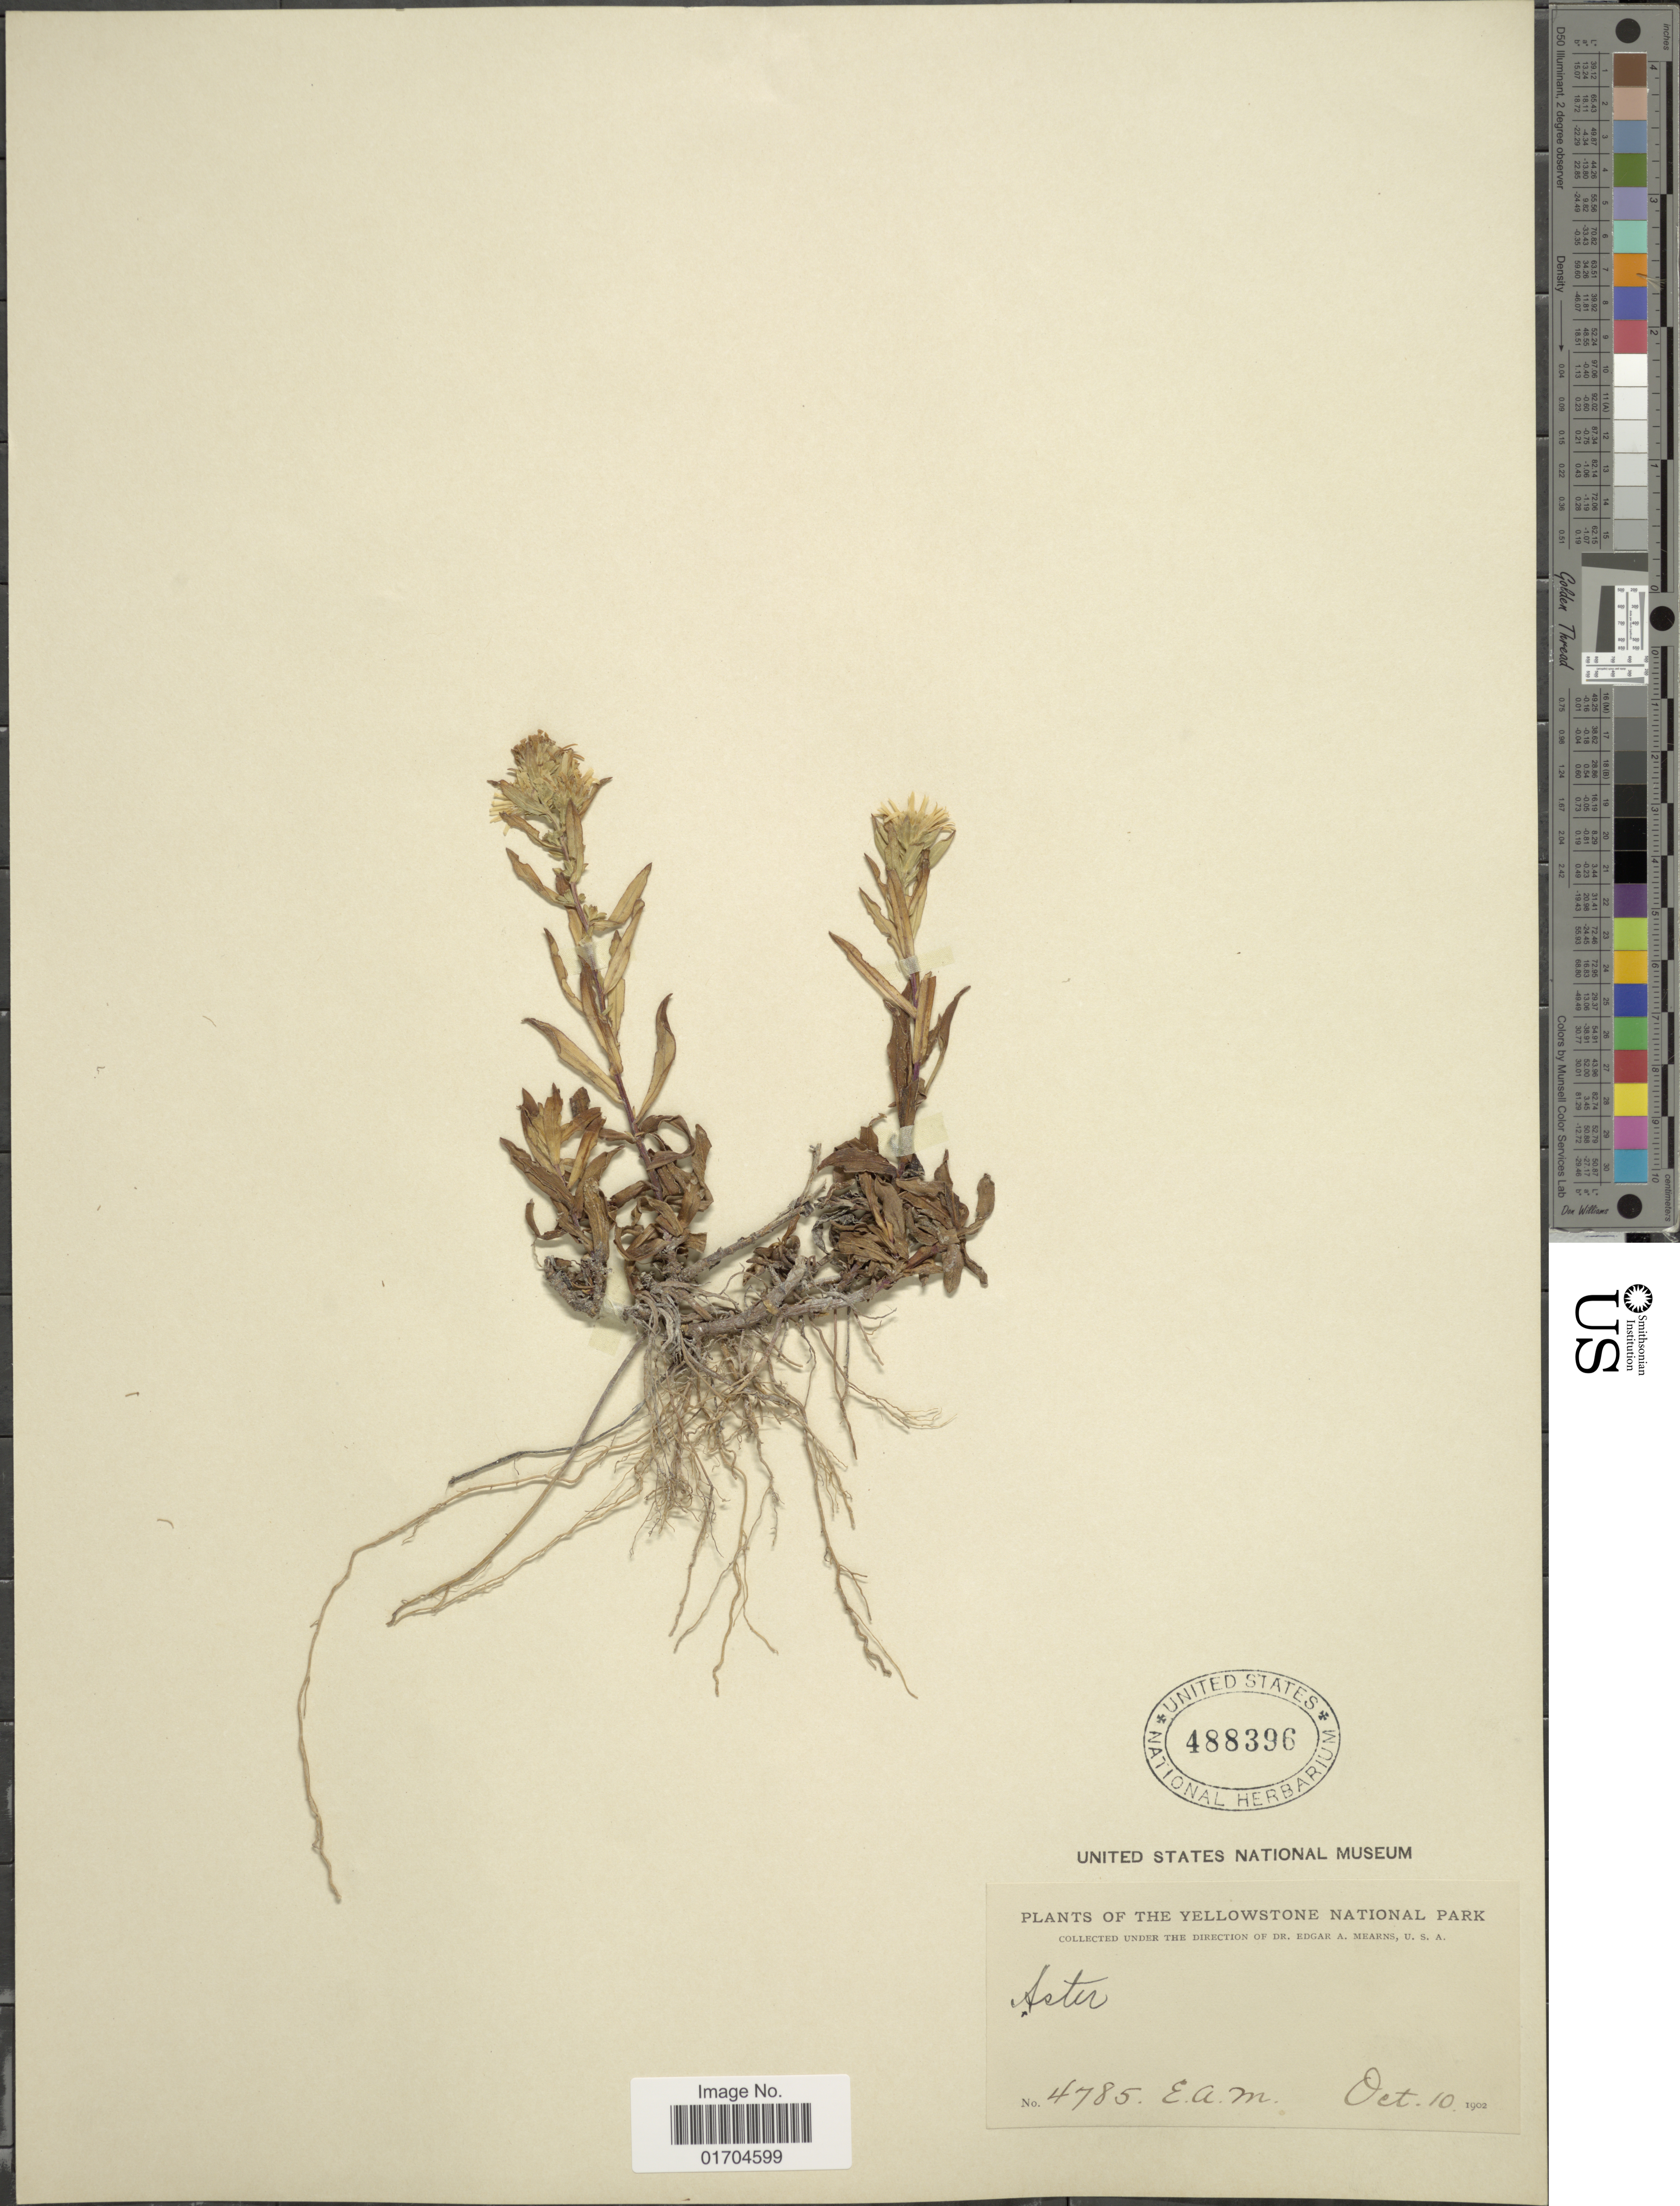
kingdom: Plantae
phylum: Tracheophyta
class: Magnoliopsida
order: Asterales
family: Asteraceae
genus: Symphyotrichum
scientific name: Symphyotrichum sp.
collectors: E. A. Mearns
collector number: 4785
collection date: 1902-10-10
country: United States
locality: The Yellowstone National Park. U.S.A.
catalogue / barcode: US 488396